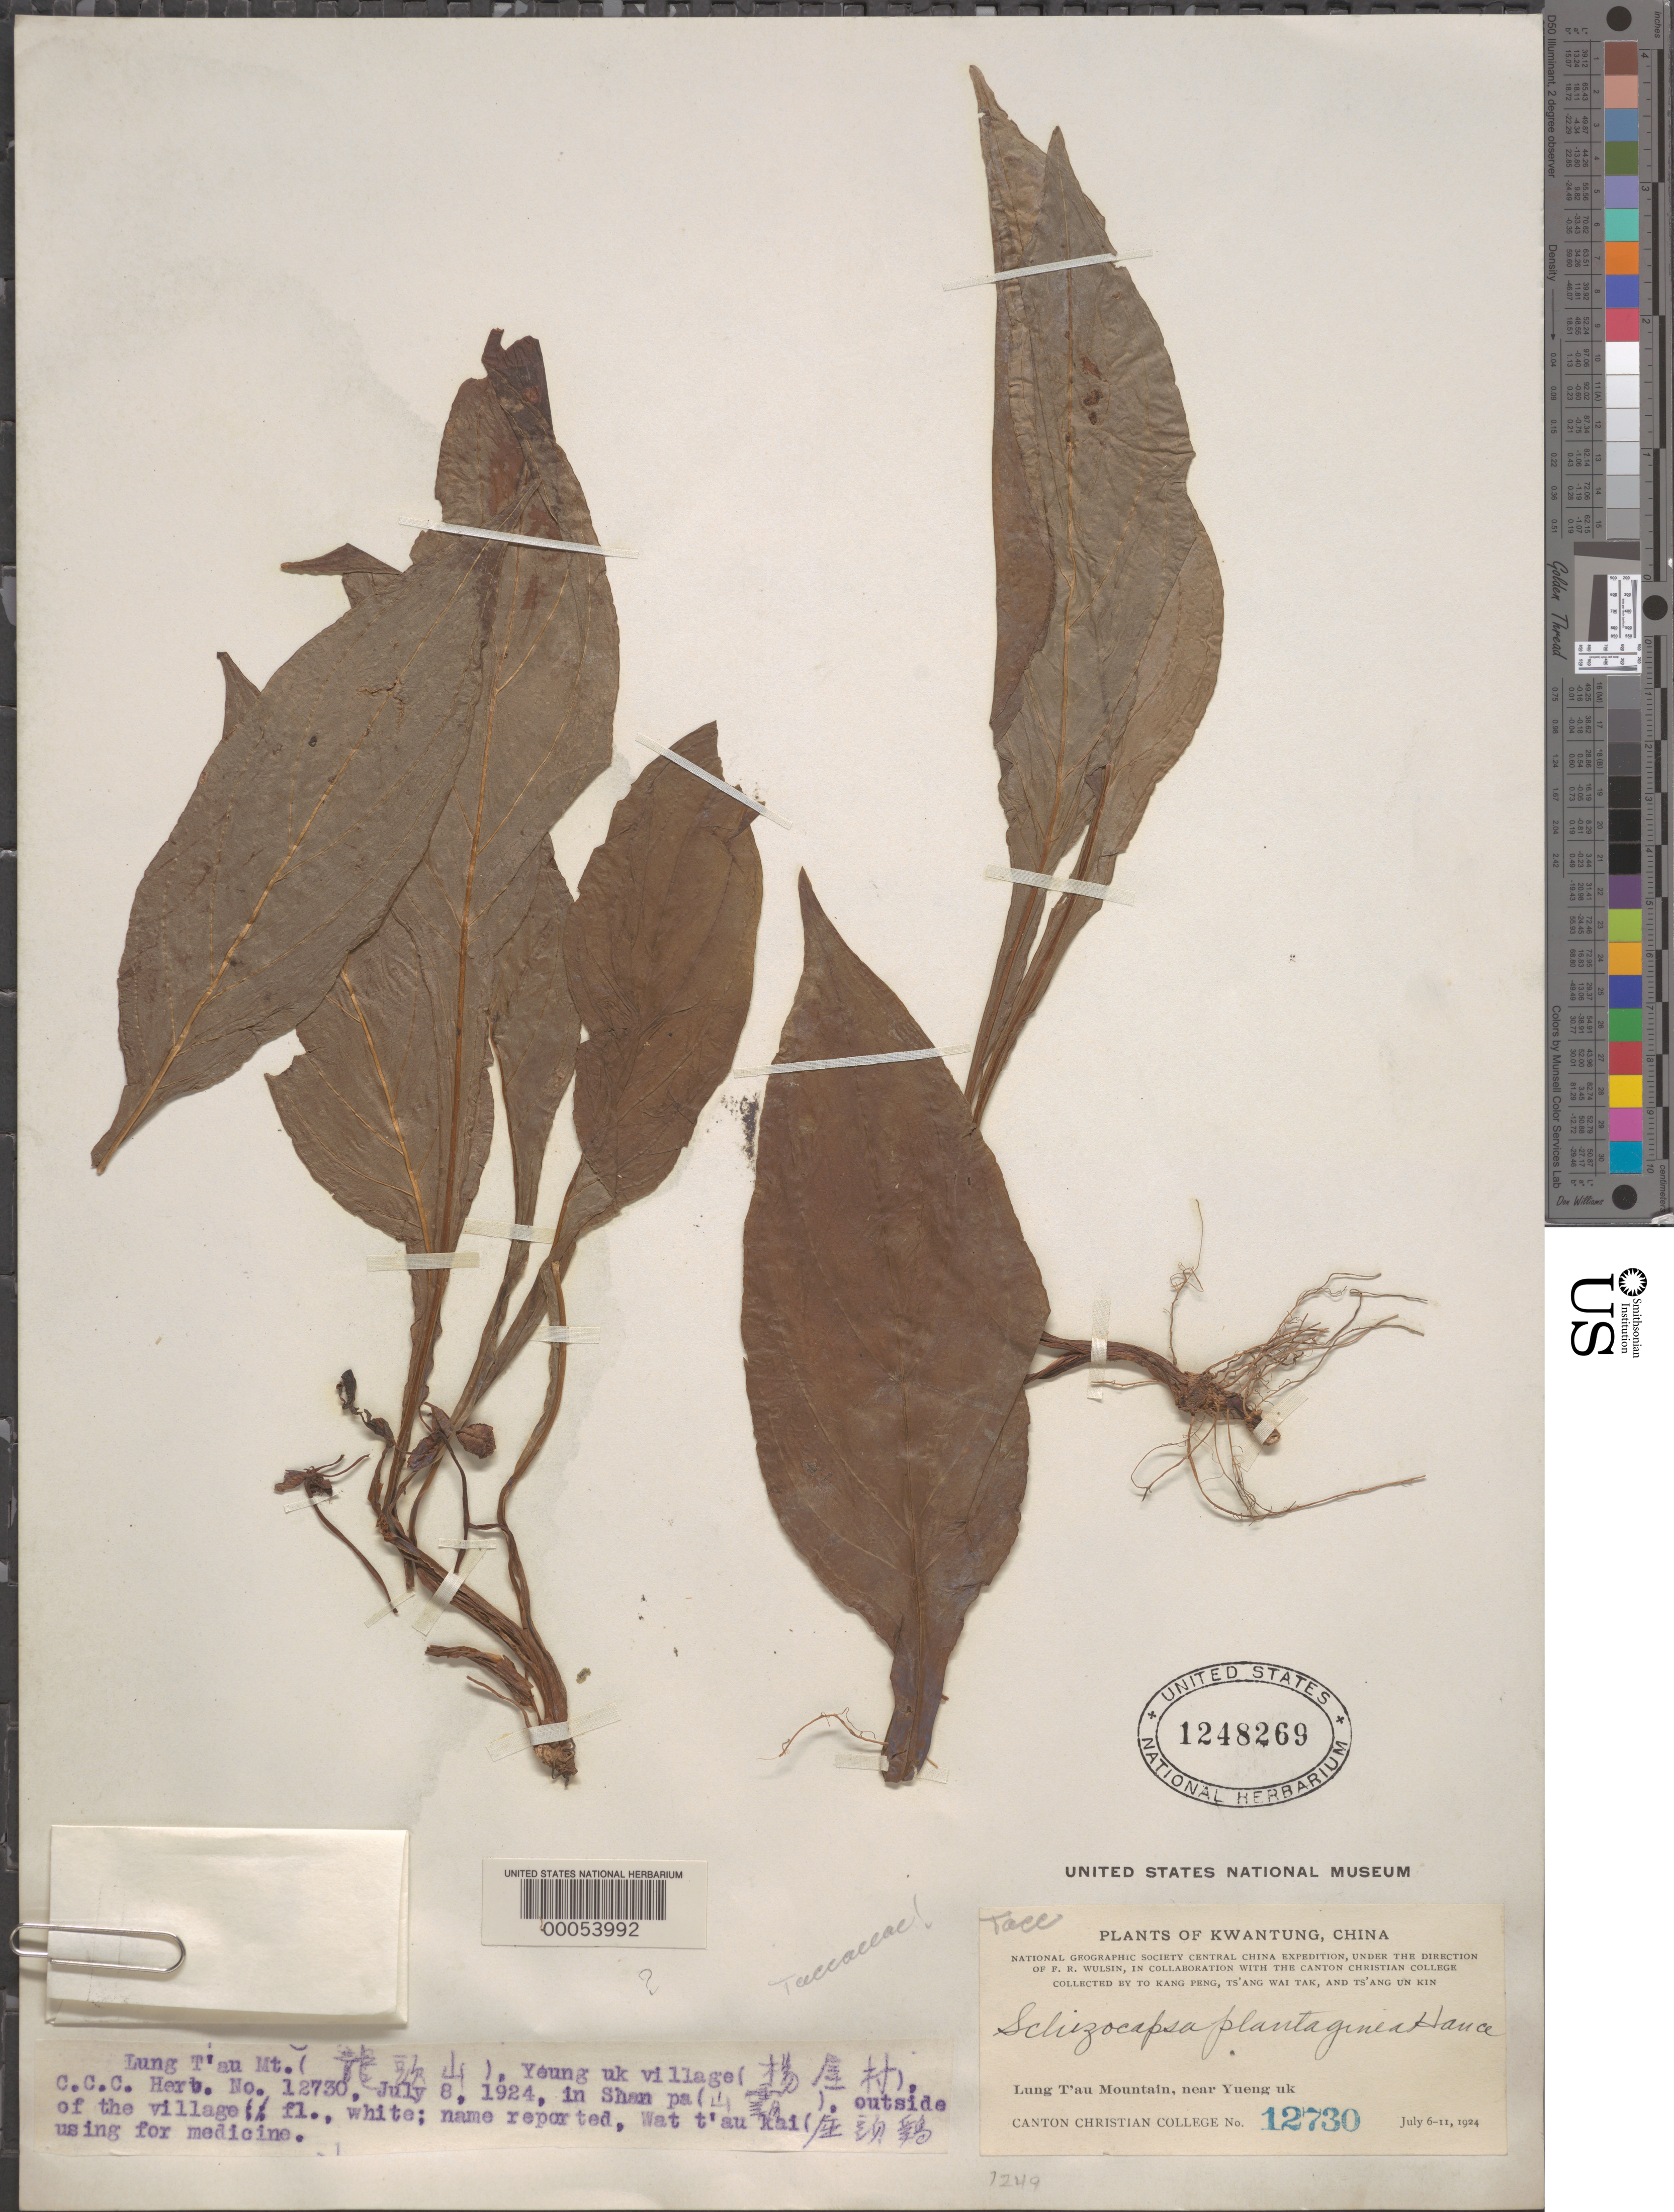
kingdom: Plantae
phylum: Tracheophyta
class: Liliopsida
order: Dioscoreales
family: Dioscoreaceae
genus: Tacca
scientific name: Tacca plantaginea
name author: (Hance) Drenth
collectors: T. K. Peng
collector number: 12730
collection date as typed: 06 Jul 1924 to 11 Jul 1924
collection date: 1924-07-06/1924-07-11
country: China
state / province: Guangdong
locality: Shan pa, outside yeung uk village, lung t'au mt.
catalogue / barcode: US 1248269